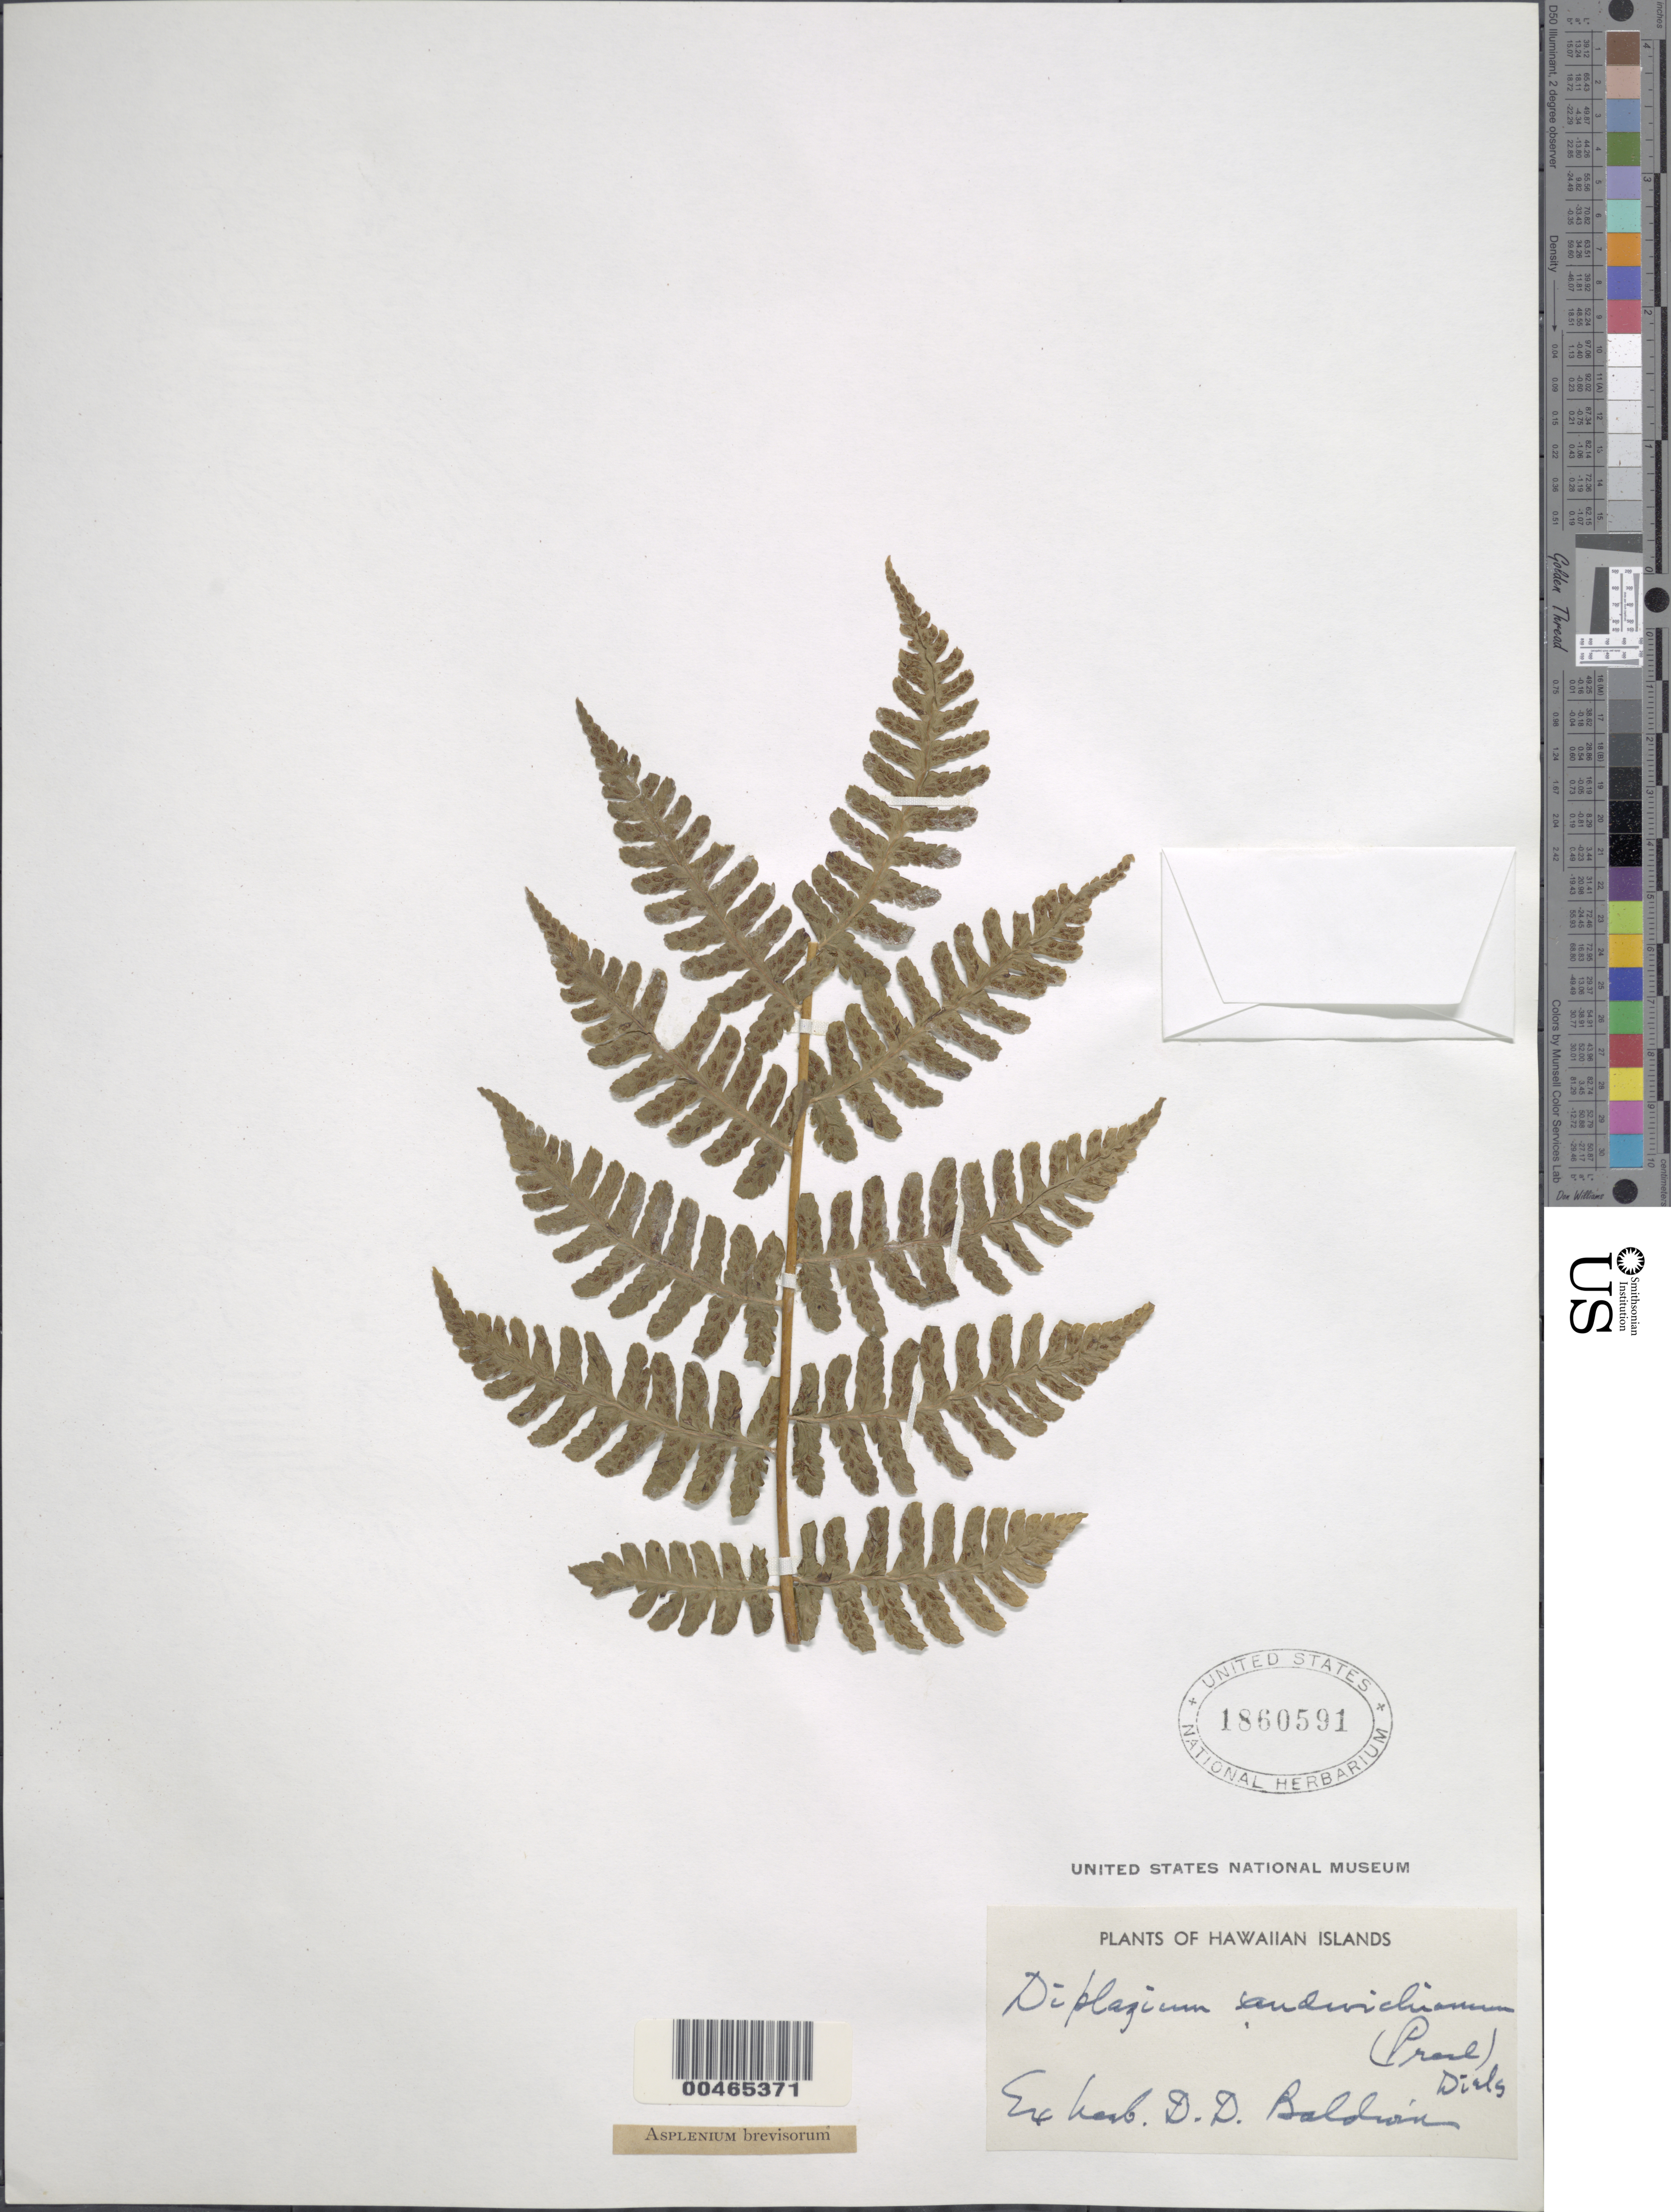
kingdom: Plantae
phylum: Tracheophyta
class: Polypodiopsida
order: Polypodiales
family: Athyriaceae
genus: Diplazium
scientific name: Diplazium sandwichianum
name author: (C. Presl) Diels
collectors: D. Baldwin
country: United States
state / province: Hawaii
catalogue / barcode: US 1860591